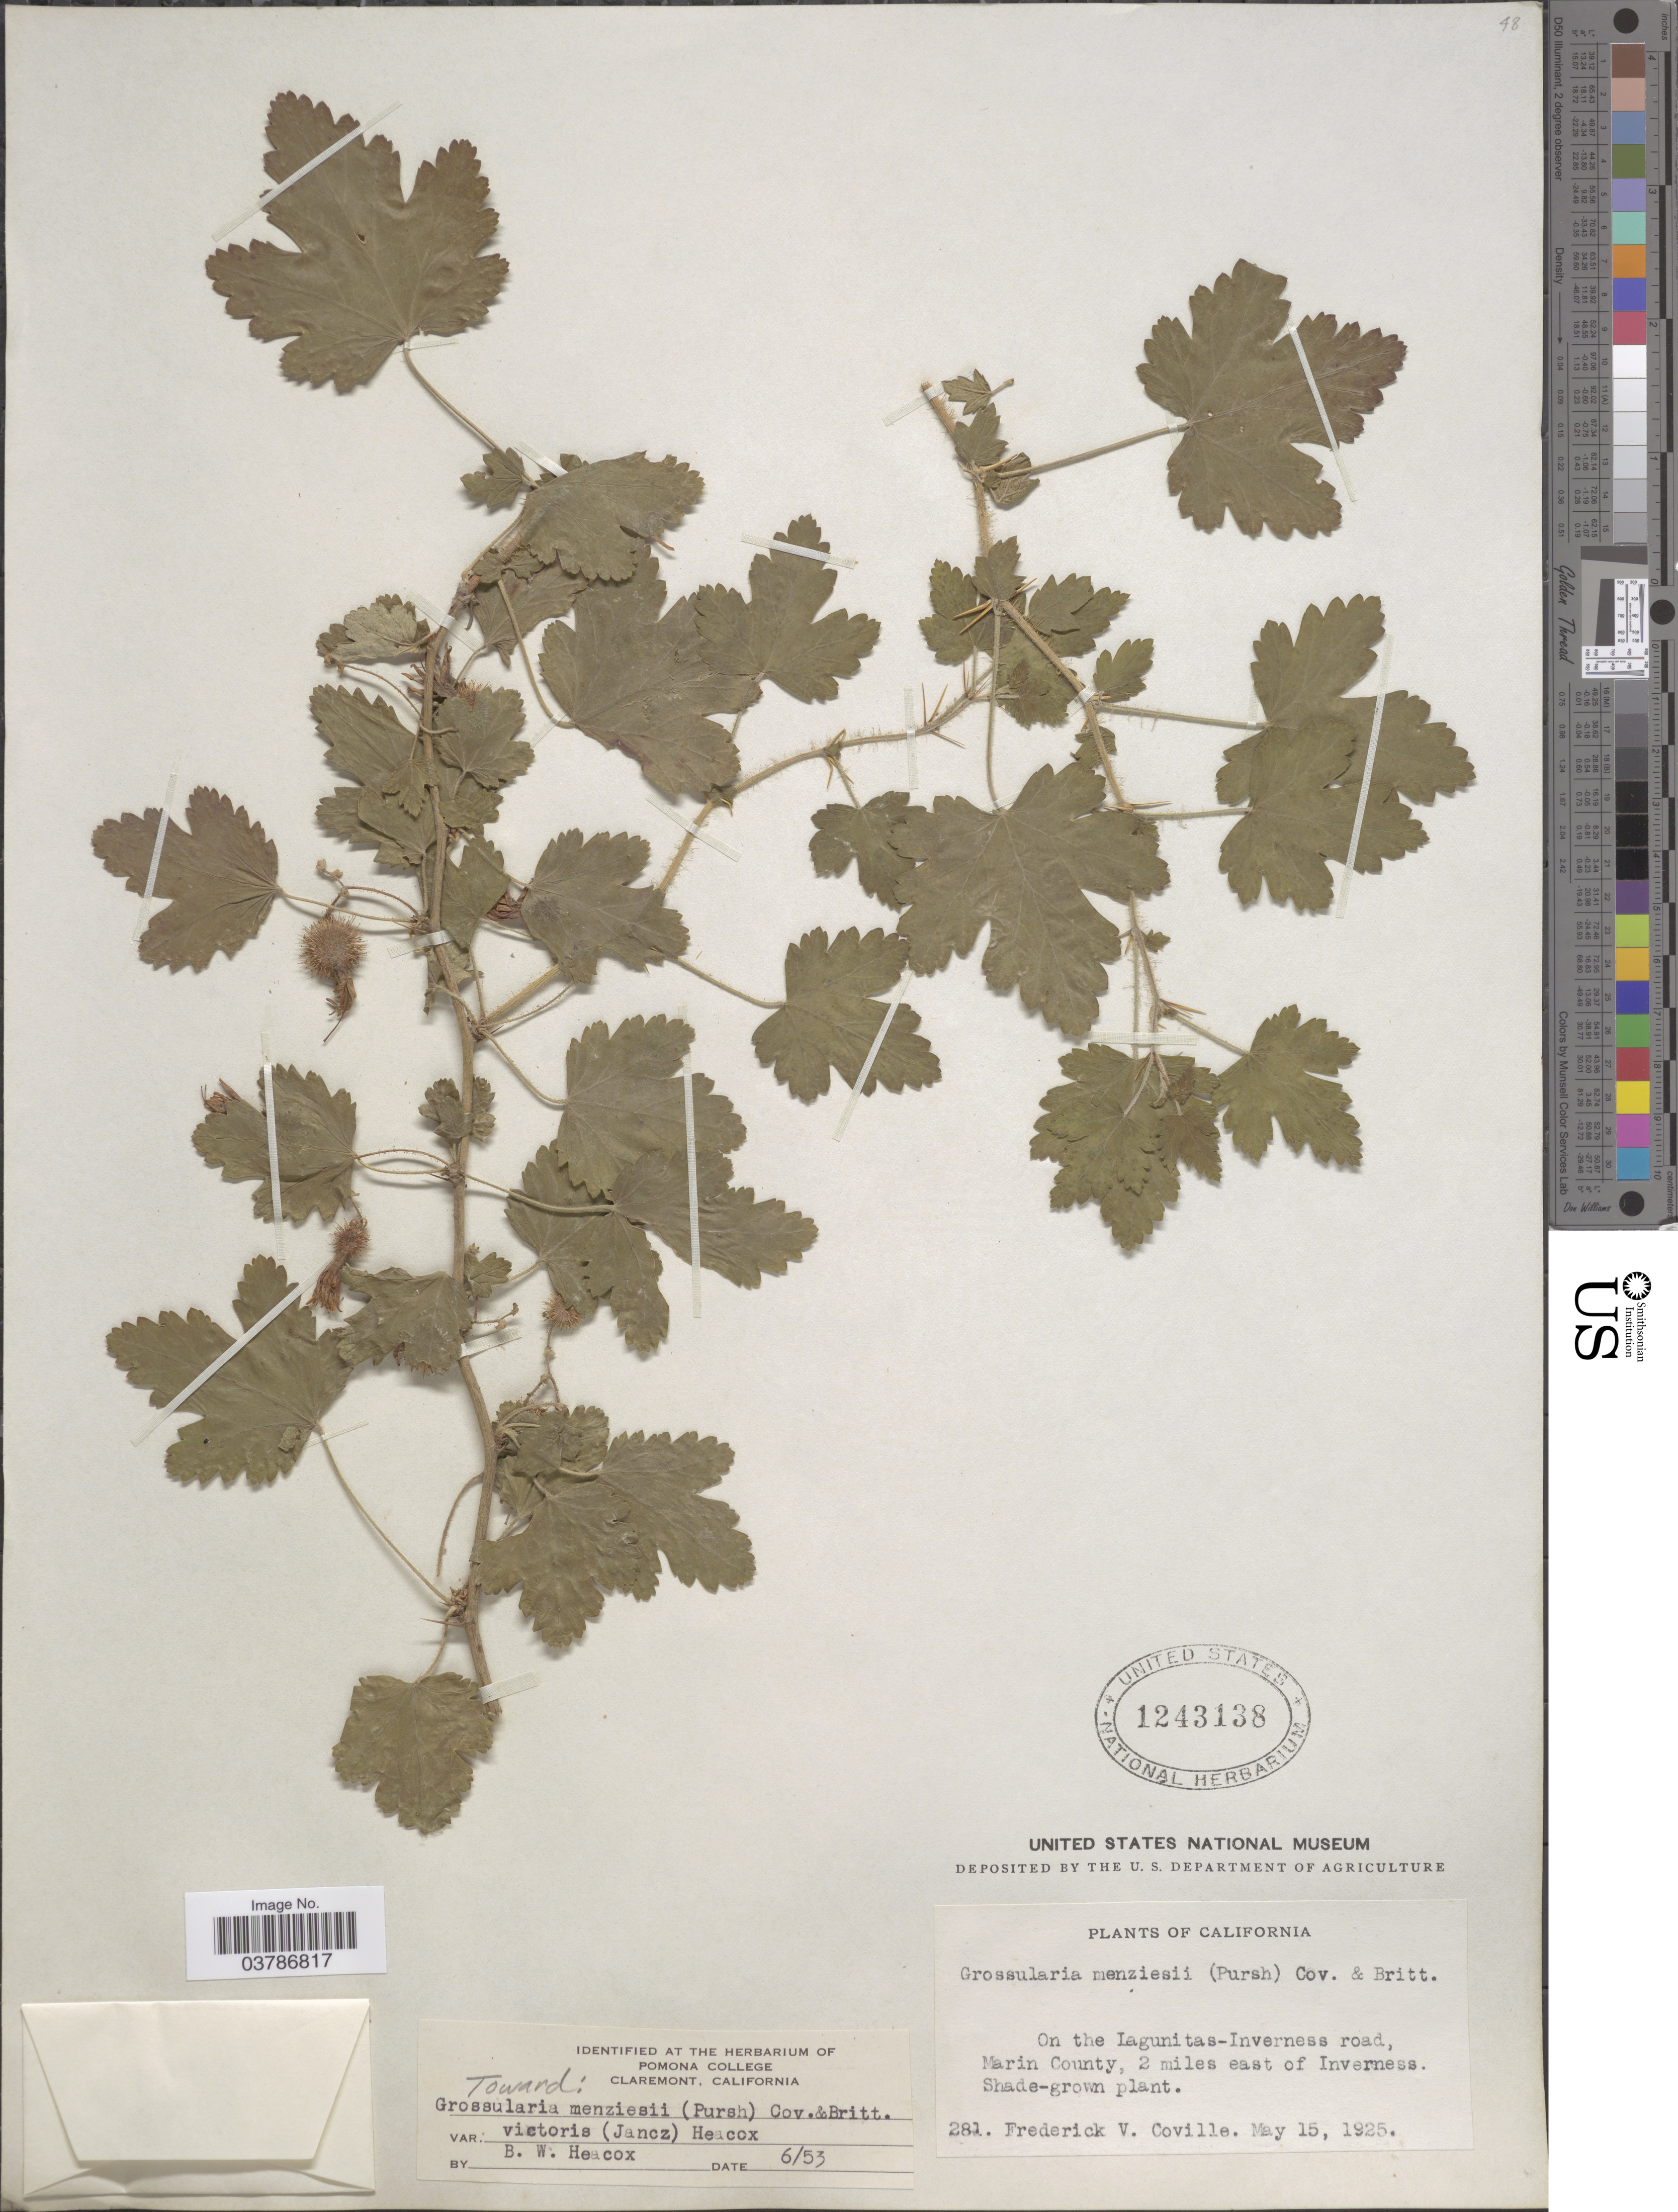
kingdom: Plantae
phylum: Tracheophyta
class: Magnoliopsida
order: Saxifragales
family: Grossulariaceae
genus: Ribes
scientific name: Ribes victoris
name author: Greene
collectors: F. V. Coville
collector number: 281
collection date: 1925-05-15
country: United States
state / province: California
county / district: Marin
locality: On the Lagunitas-Inverness road, Marin County, 2 miles east of Inverness.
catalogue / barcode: US 1243138